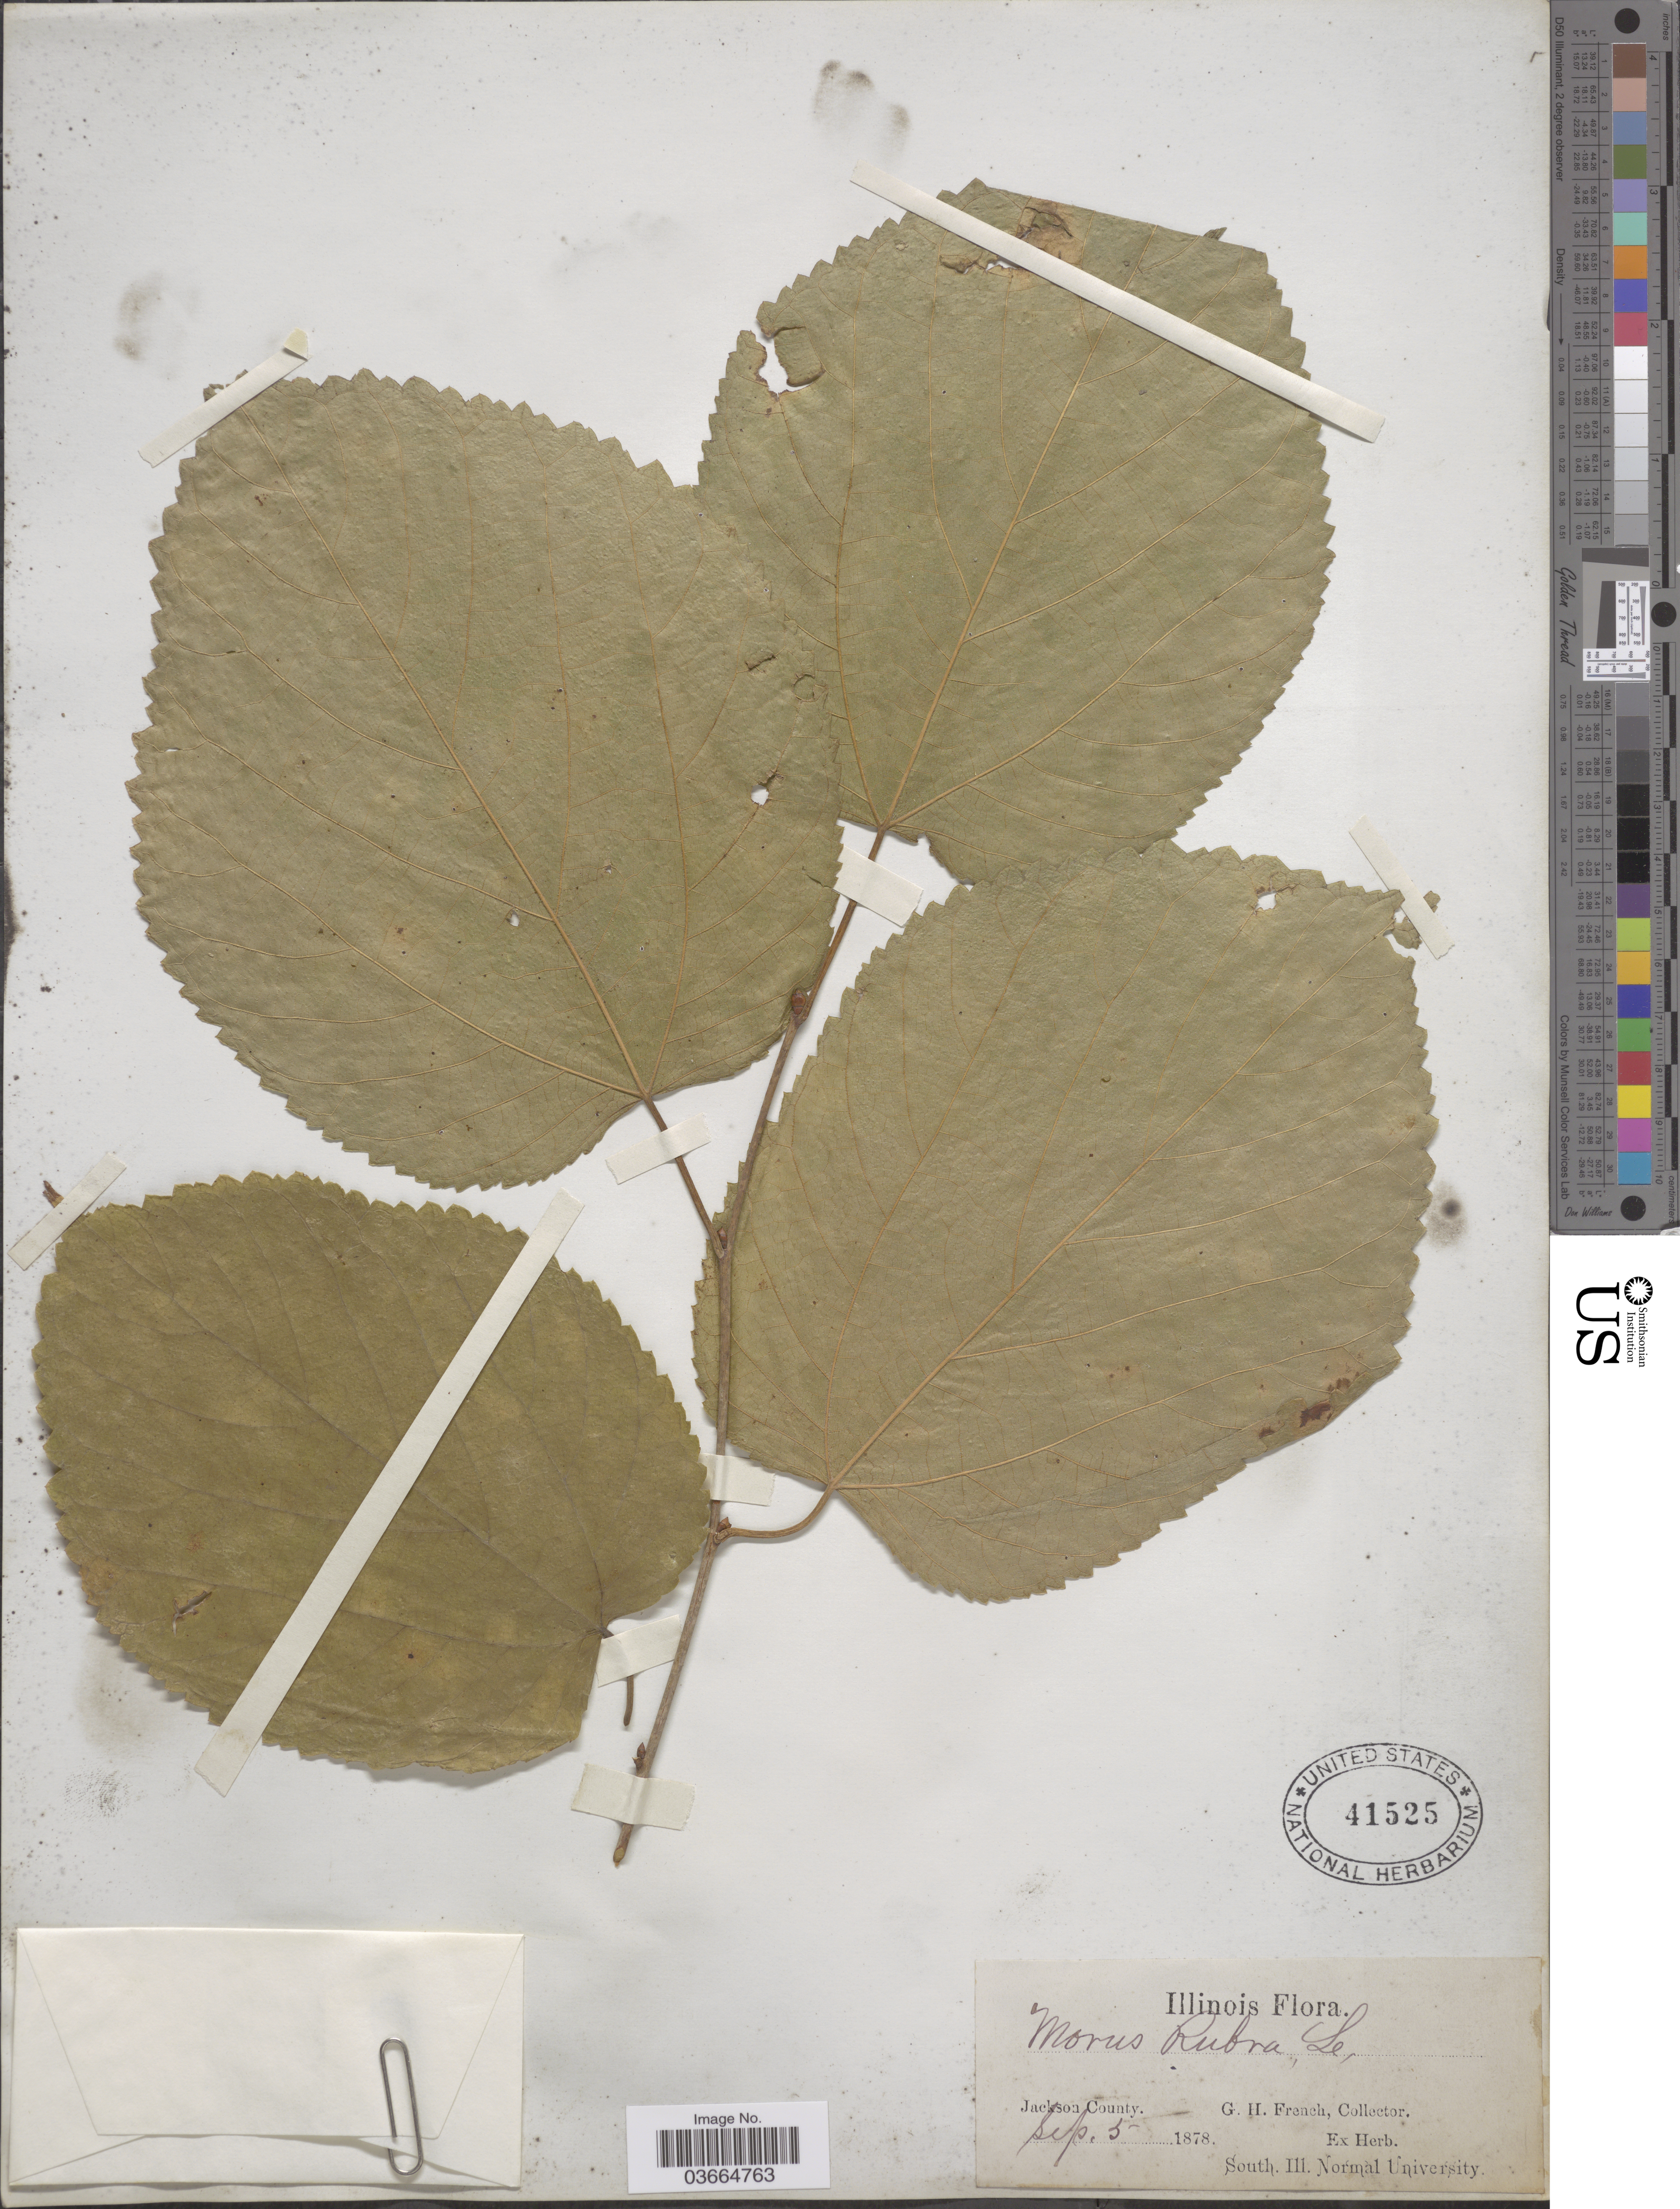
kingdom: Plantae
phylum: Tracheophyta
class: Magnoliopsida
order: Rosales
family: Moraceae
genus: Morus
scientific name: Morus rubra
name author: L.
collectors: G. H. French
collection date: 1878-09-05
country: United States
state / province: Illinois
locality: Jackson County.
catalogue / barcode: US 41525